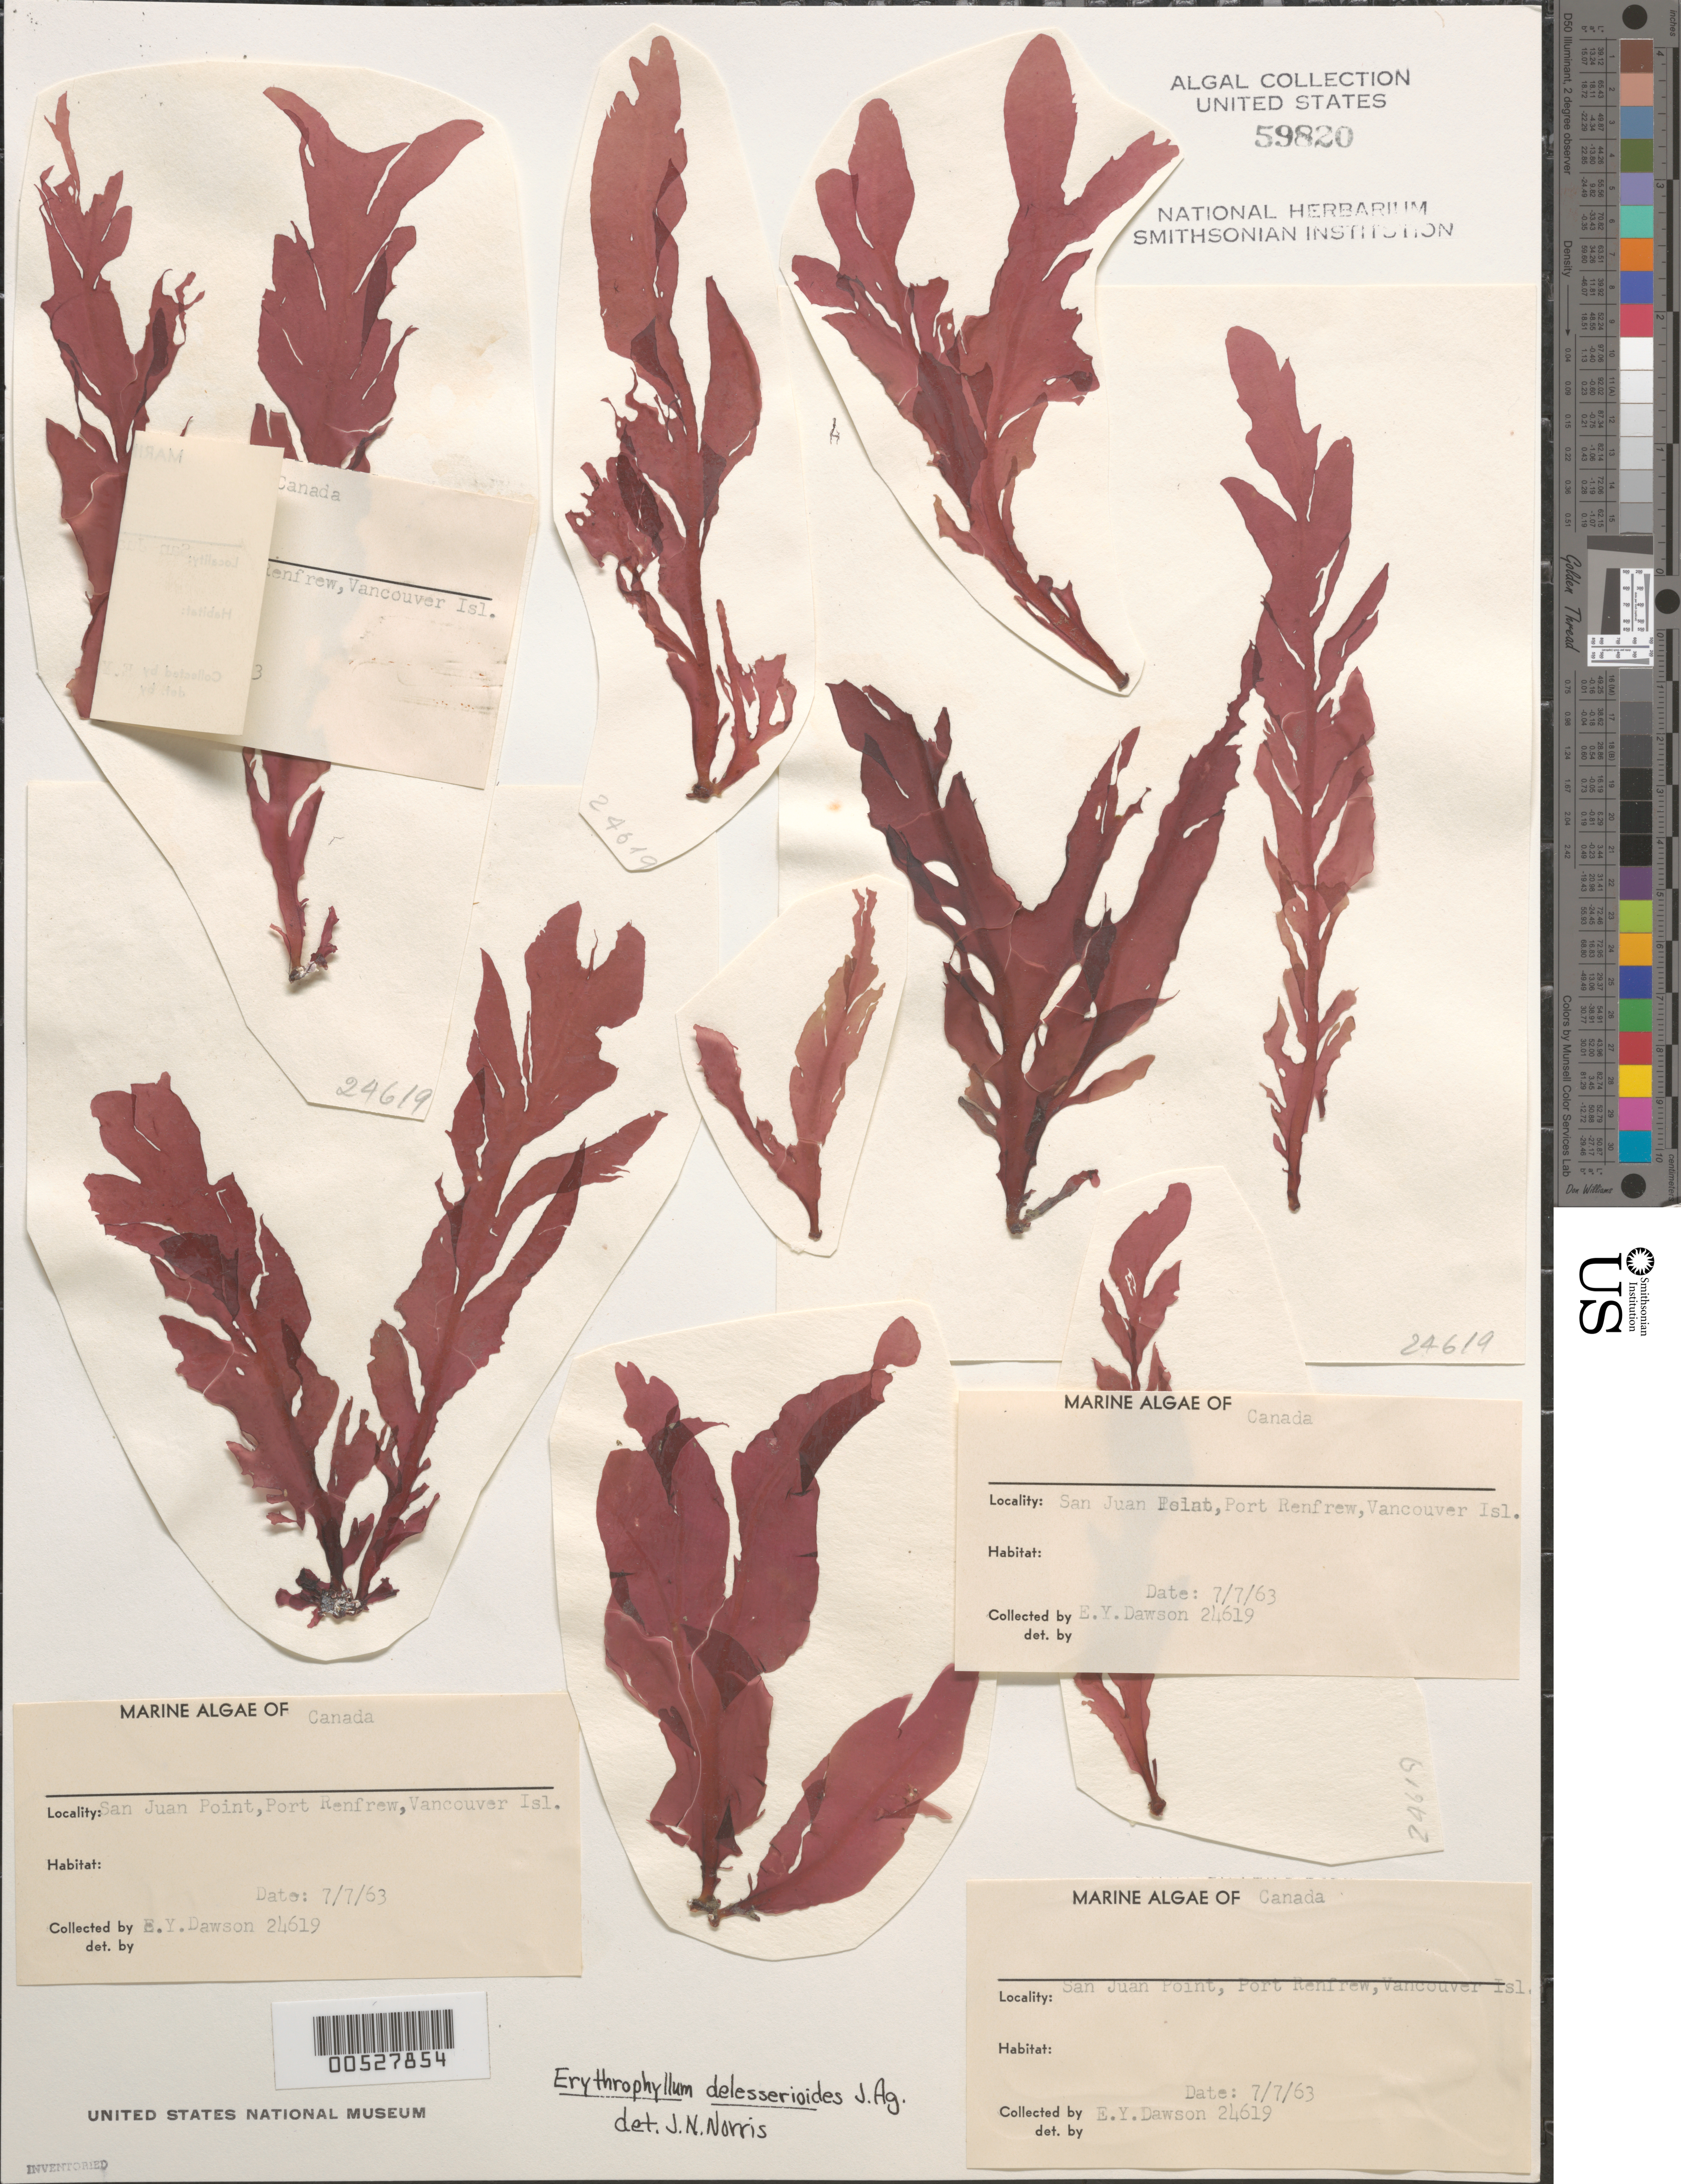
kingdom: Plantae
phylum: Rhodophyta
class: Florideophyceae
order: Gigartinales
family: Kallymeniaceae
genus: Erythrophyllum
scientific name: Erythrophyllum delesserioides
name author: J. Agardh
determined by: Norris, James N.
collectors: E. Y. Dawson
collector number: EYD 24619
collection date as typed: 07 Jul 1963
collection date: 1963-07-07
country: Canada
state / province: British Columbia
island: Vancouver Island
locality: San Juan Point, Port Renfrew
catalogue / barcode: US 59820